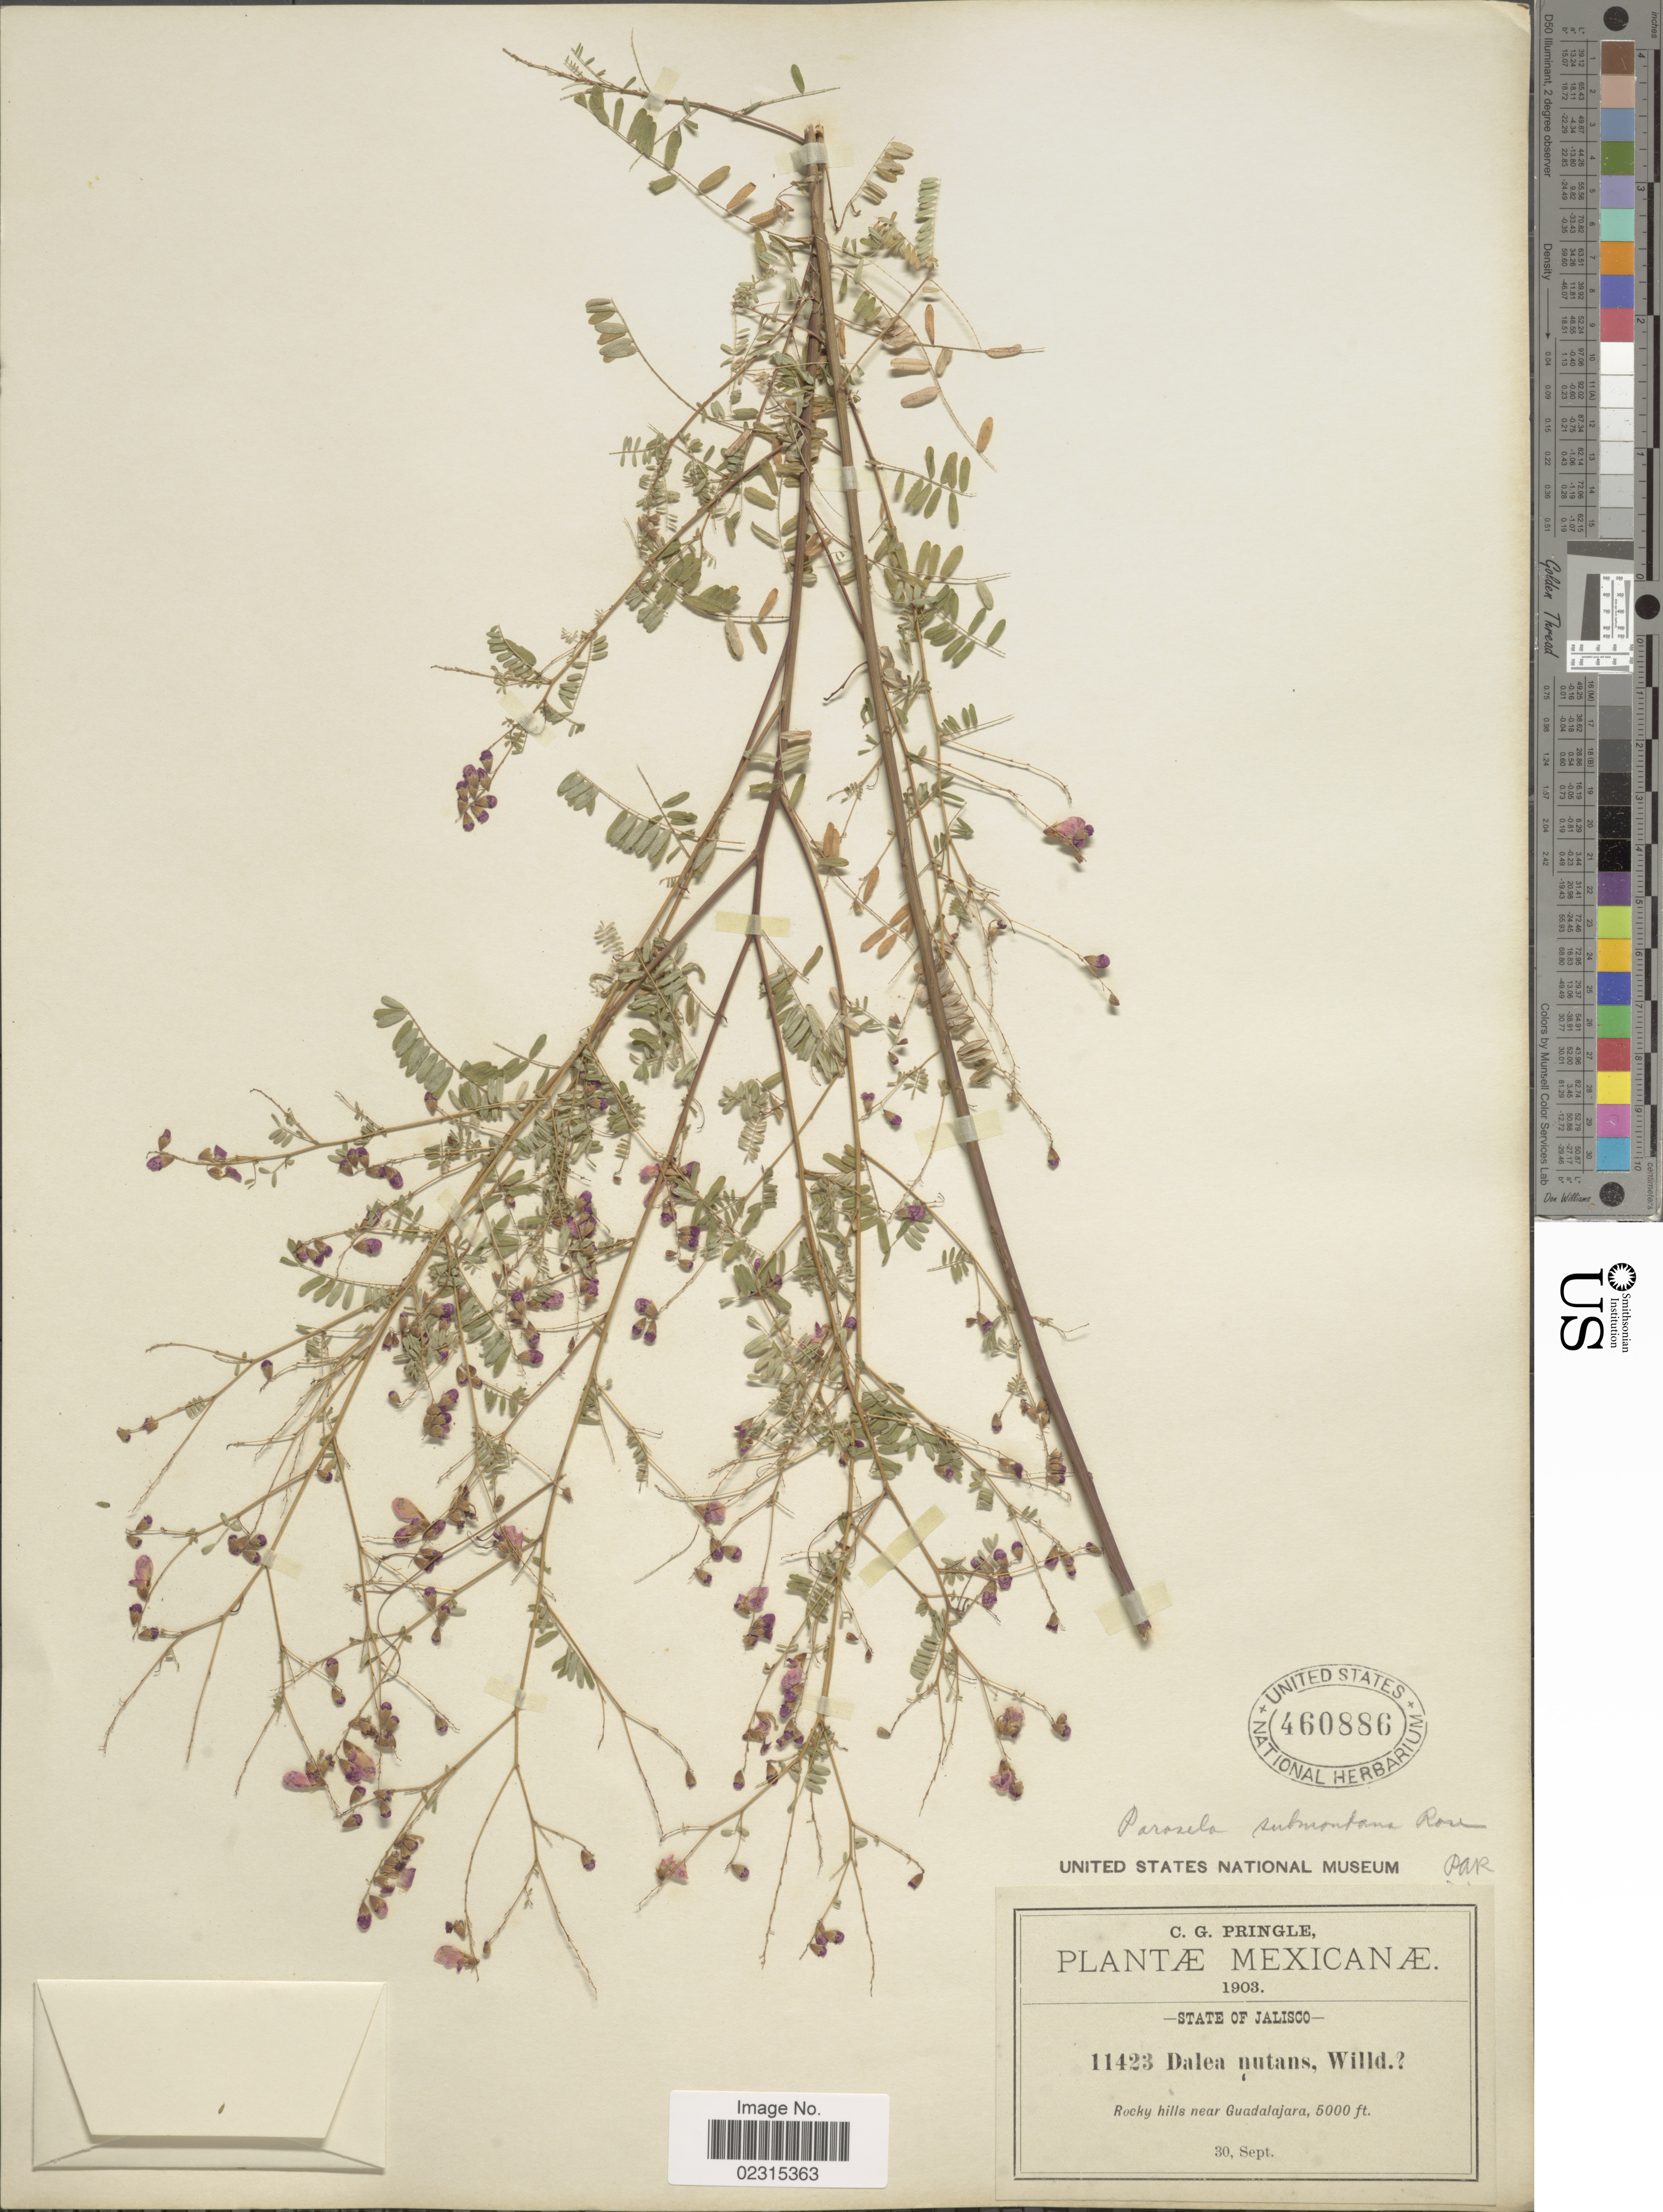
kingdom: Plantae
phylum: Tracheophyta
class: Magnoliopsida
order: Fabales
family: Fabaceae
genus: Marina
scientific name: Marina nutans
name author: (Cav.) Barneby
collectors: C. G. Pringle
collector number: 11423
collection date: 1903-09-30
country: Mexico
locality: Near Guadalajara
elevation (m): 1524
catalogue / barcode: US 460886